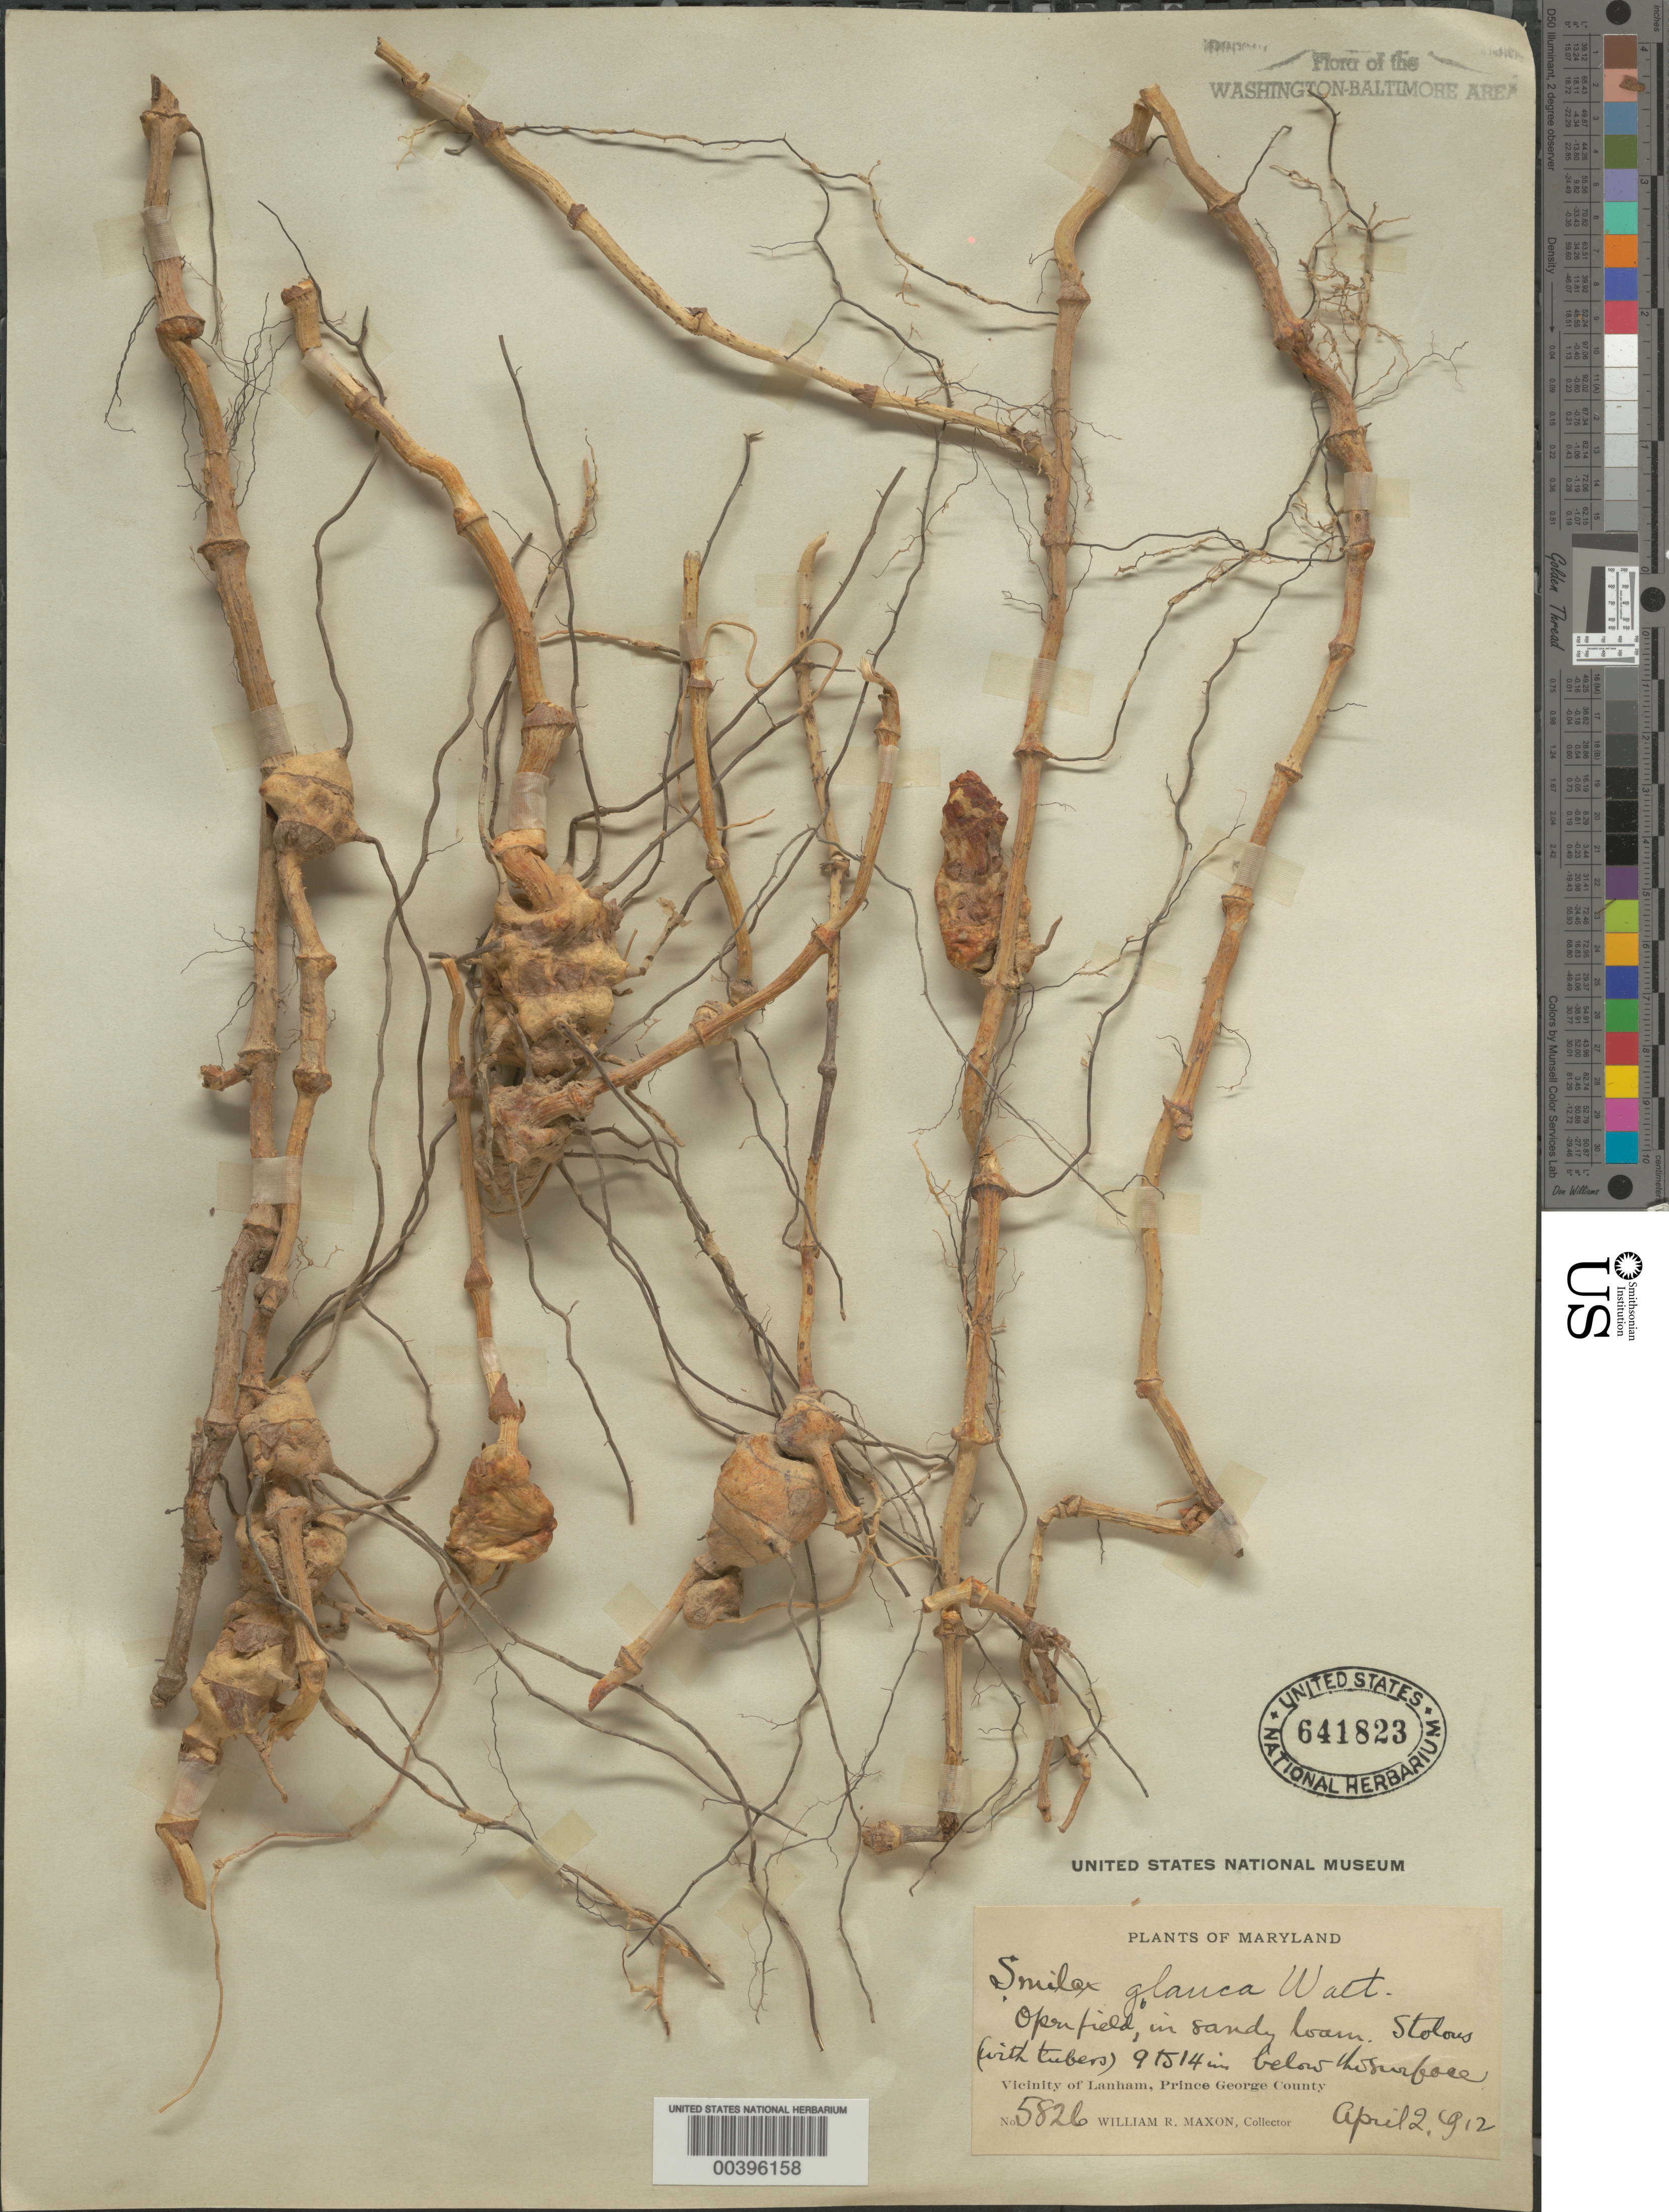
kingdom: Plantae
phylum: Tracheophyta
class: Liliopsida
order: Liliales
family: Smilacaceae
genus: Smilax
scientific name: Smilax glauca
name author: Walter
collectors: W. R. Maxon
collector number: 5826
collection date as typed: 02 Apr 1912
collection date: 1912-04-02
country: United States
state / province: Maryland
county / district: Prince George's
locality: Lanham vicinity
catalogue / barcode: US 641823